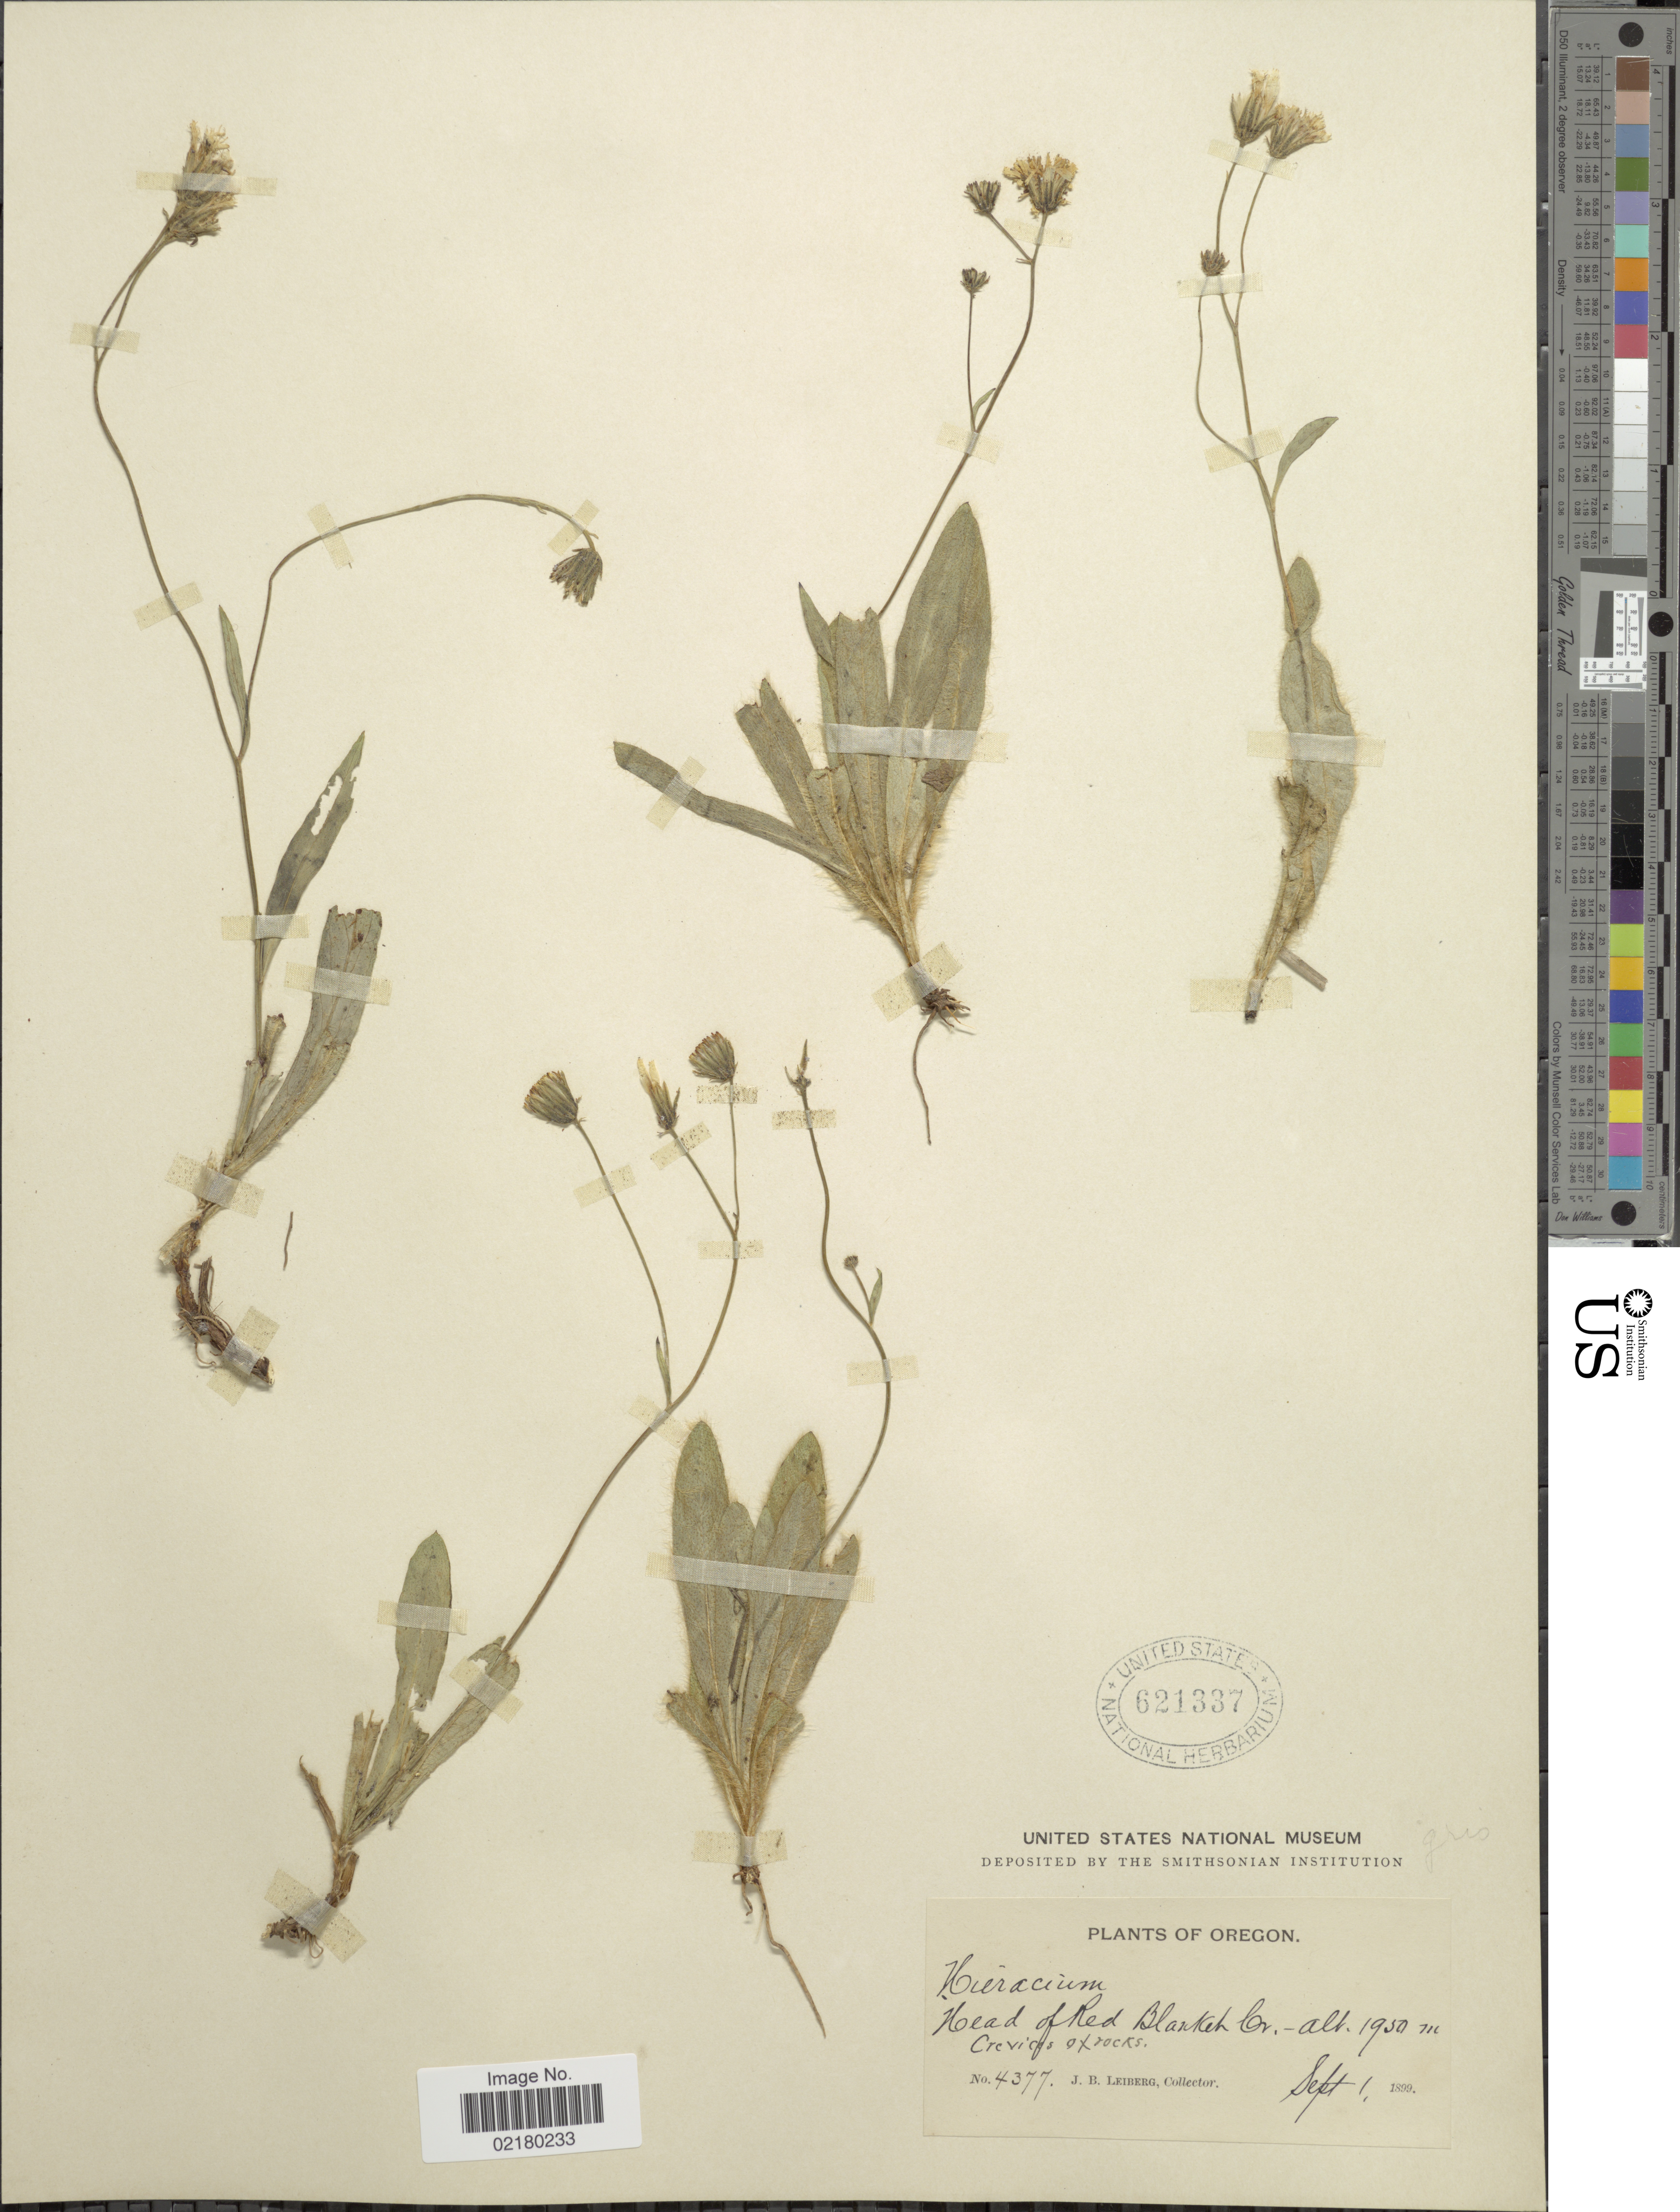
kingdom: Plantae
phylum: Tracheophyta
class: Magnoliopsida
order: Asterales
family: Asteraceae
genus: Hieracium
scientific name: Hieracium griseum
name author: Rydb.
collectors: J. B. Leiberg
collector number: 4377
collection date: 1899-09-01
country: United States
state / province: Oregon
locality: Head of Red Blanket Creek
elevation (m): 1950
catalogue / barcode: US 621337